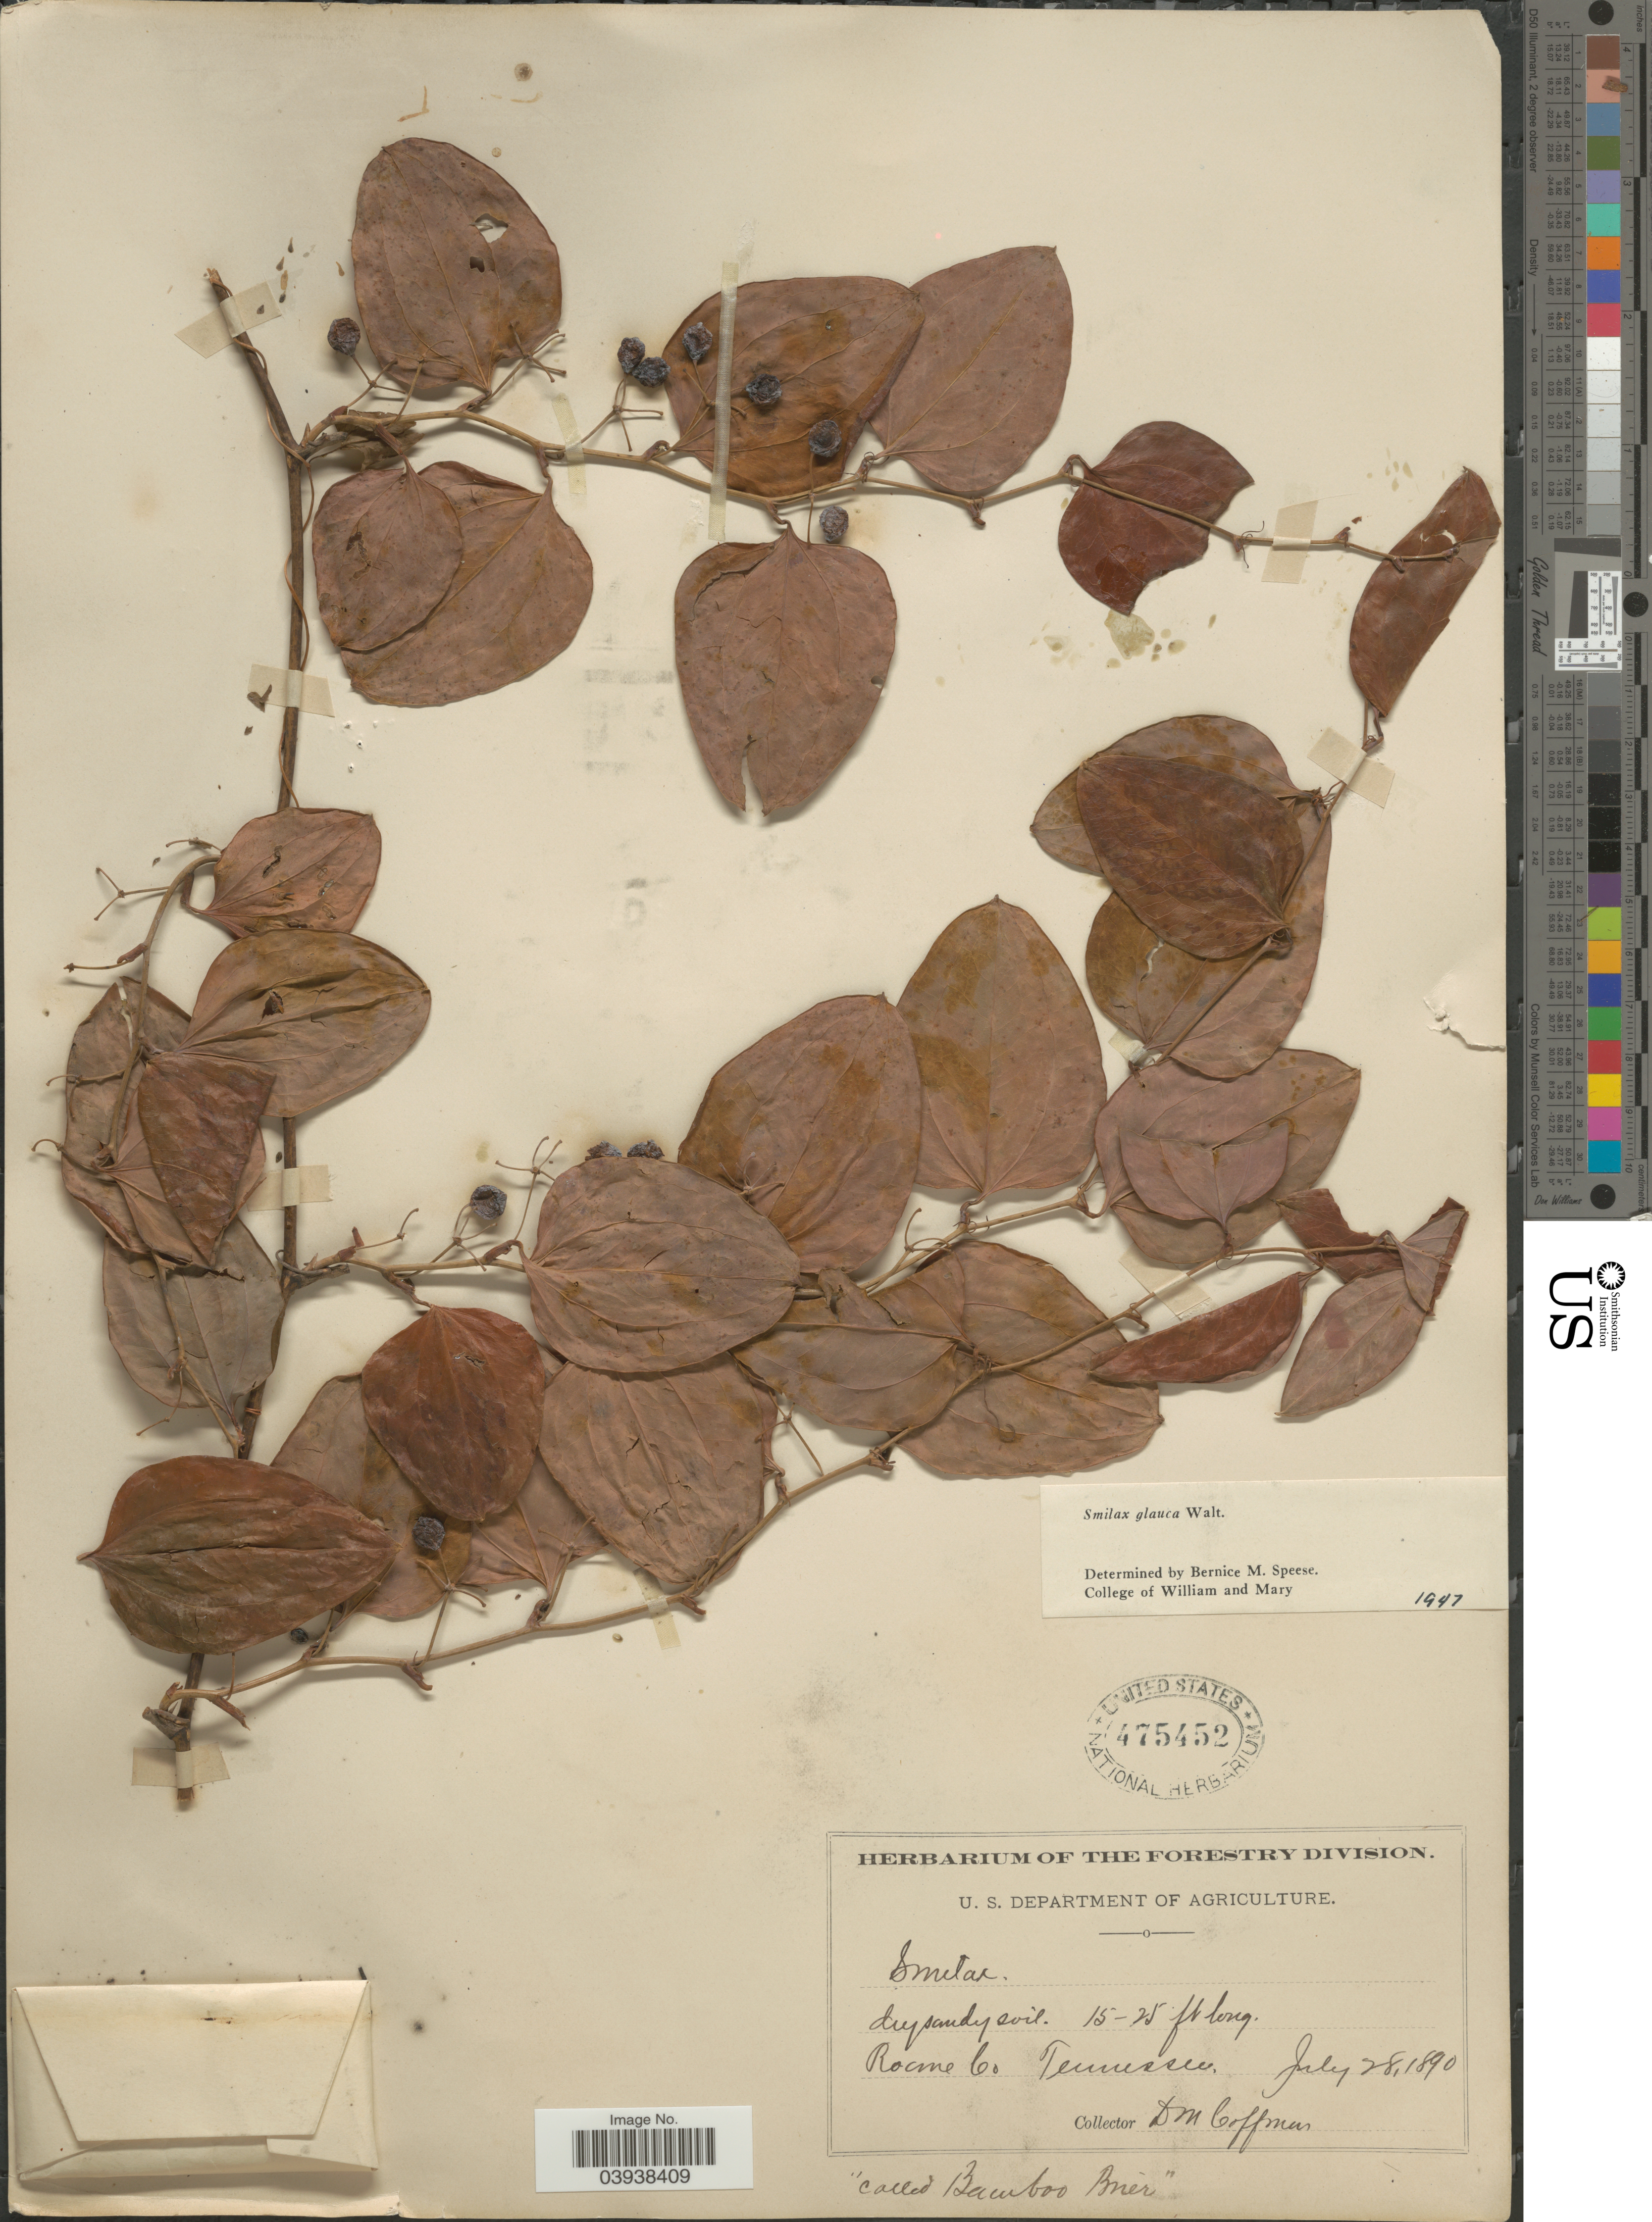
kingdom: Plantae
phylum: Tracheophyta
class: Liliopsida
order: Liliales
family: Smilacaceae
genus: Smilax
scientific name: Smilax glauca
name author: Walter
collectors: D. M. Coffman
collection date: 1890-07-28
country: United States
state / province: Tennessee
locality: Roane Co.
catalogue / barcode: US 475452